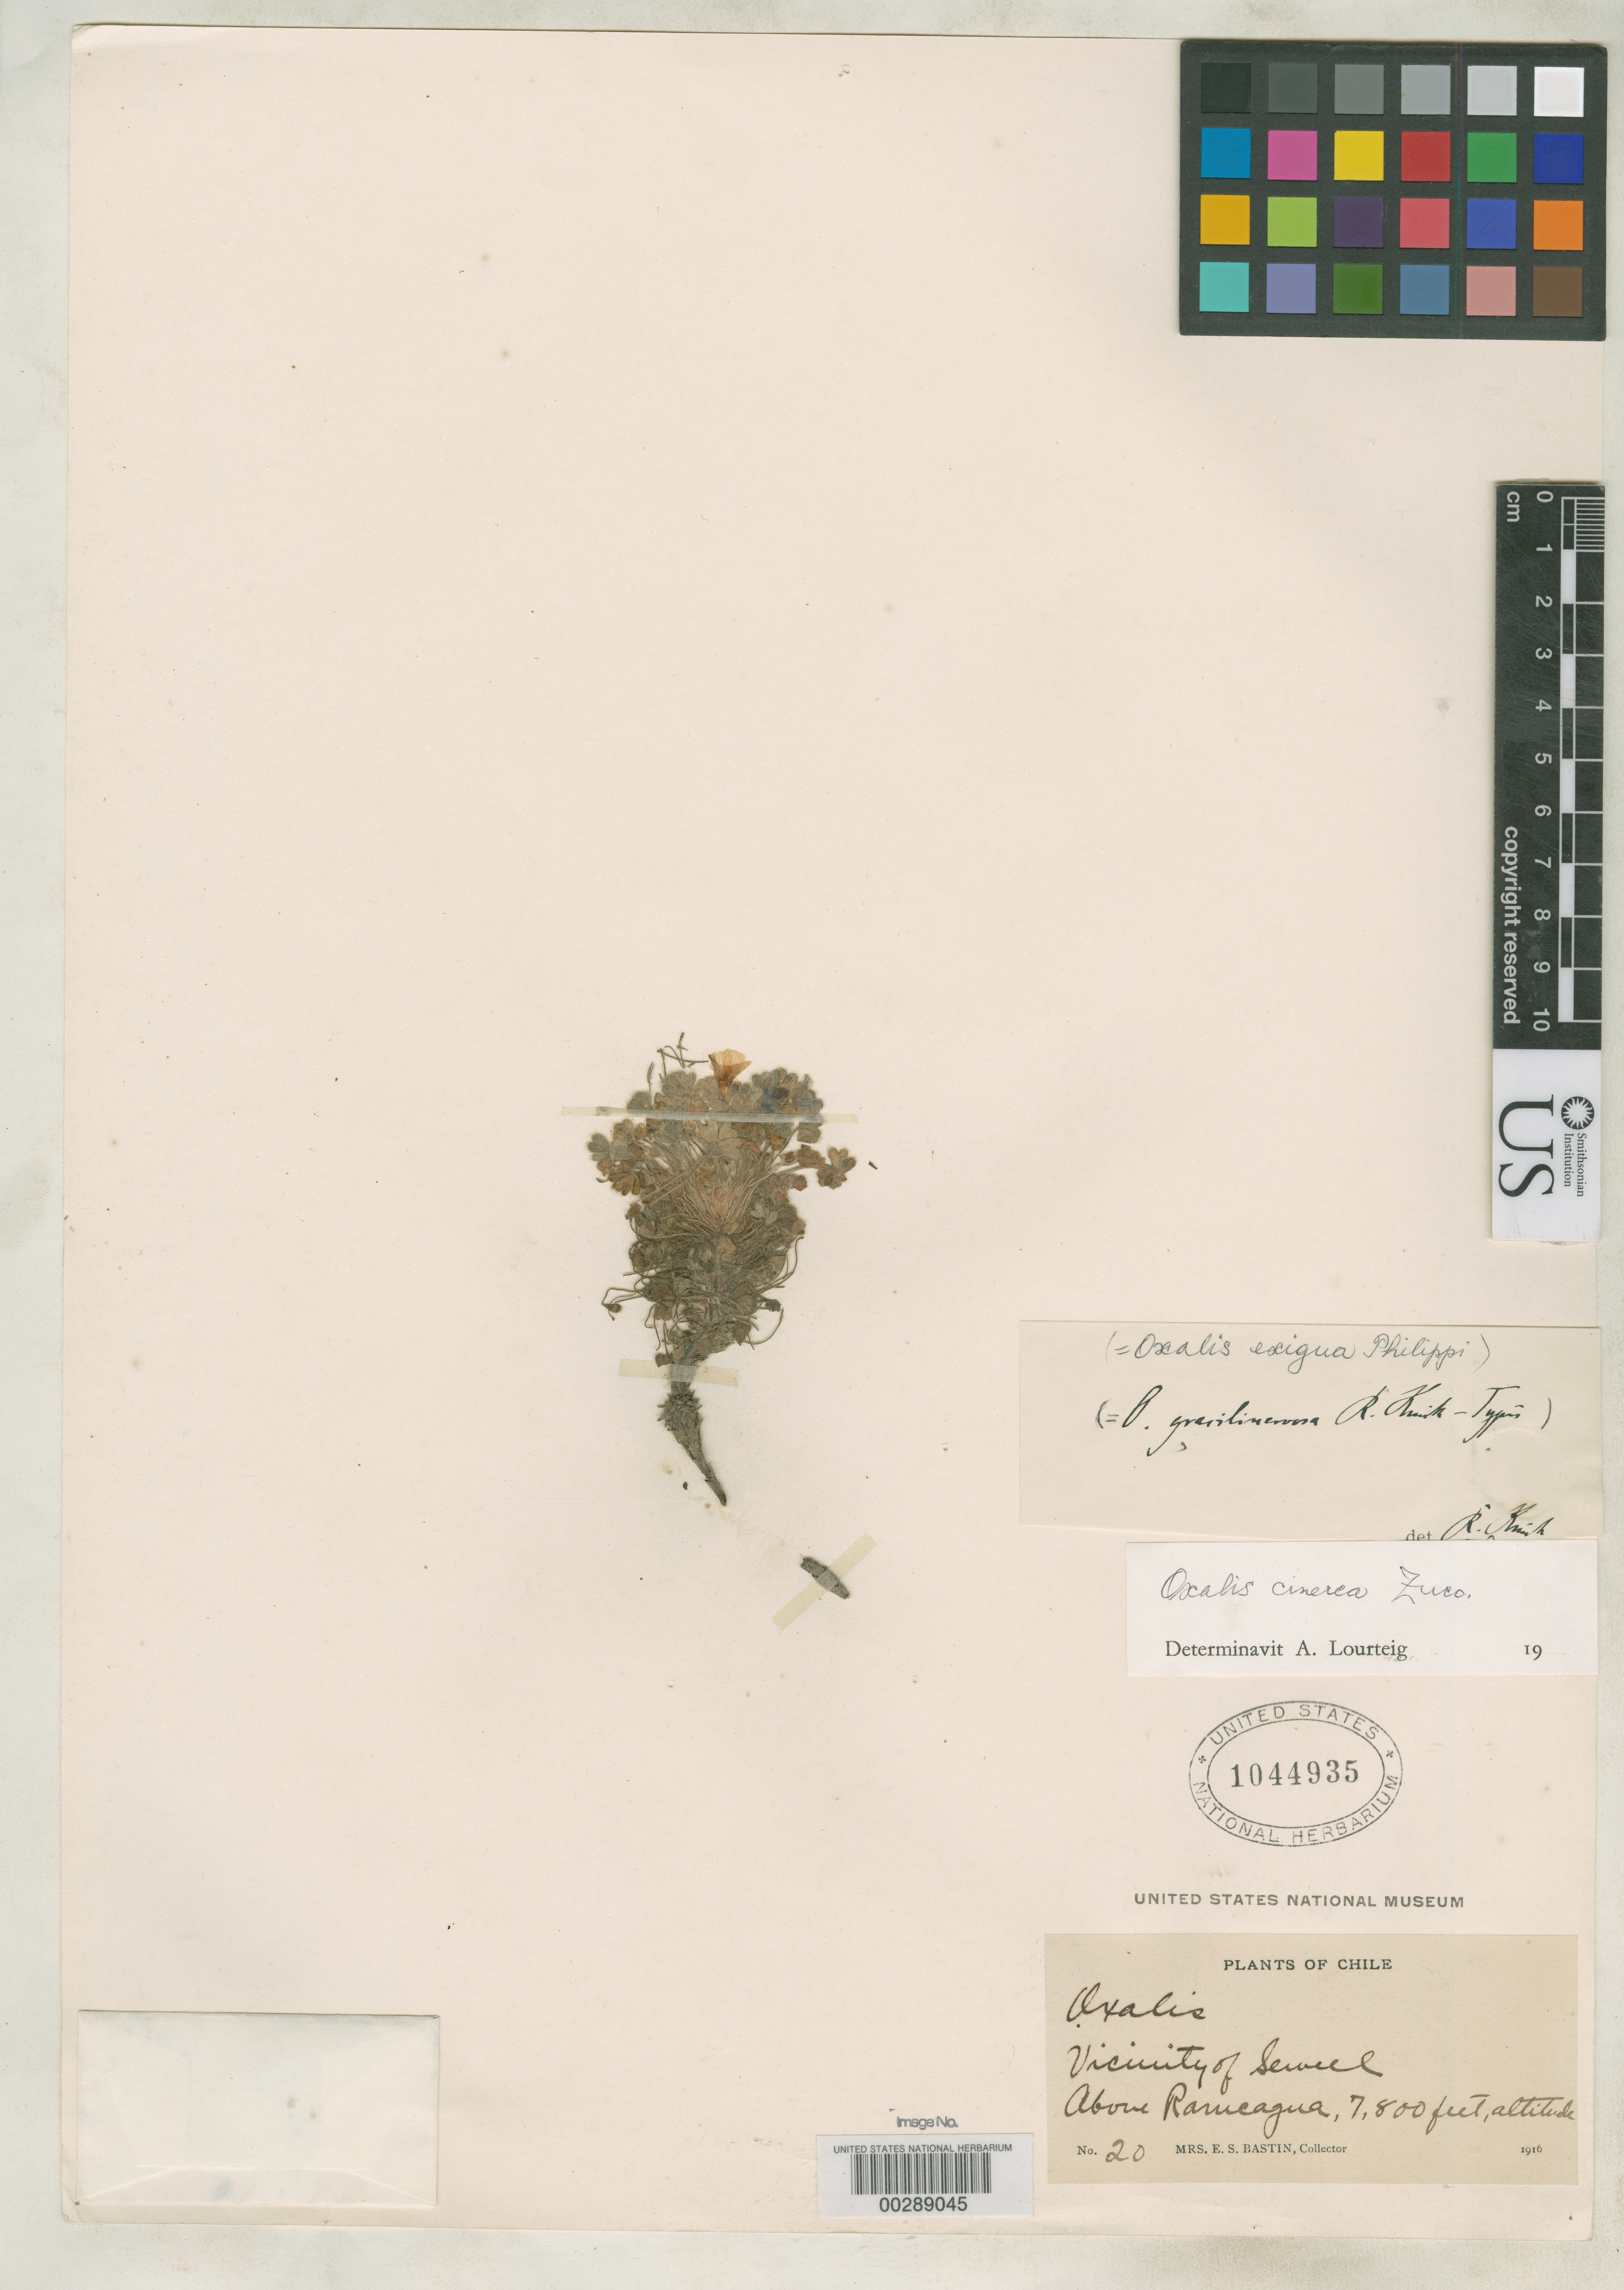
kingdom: Plantae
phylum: Tracheophyta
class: Magnoliopsida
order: Oxalidales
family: Oxalidaceae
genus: Oxalis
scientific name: Oxalis gracilinervosa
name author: R. Knuth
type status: Holotype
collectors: E. Bastin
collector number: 20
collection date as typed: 1916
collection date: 1916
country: Chile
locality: Rancagua.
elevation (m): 2400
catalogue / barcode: US 1044935